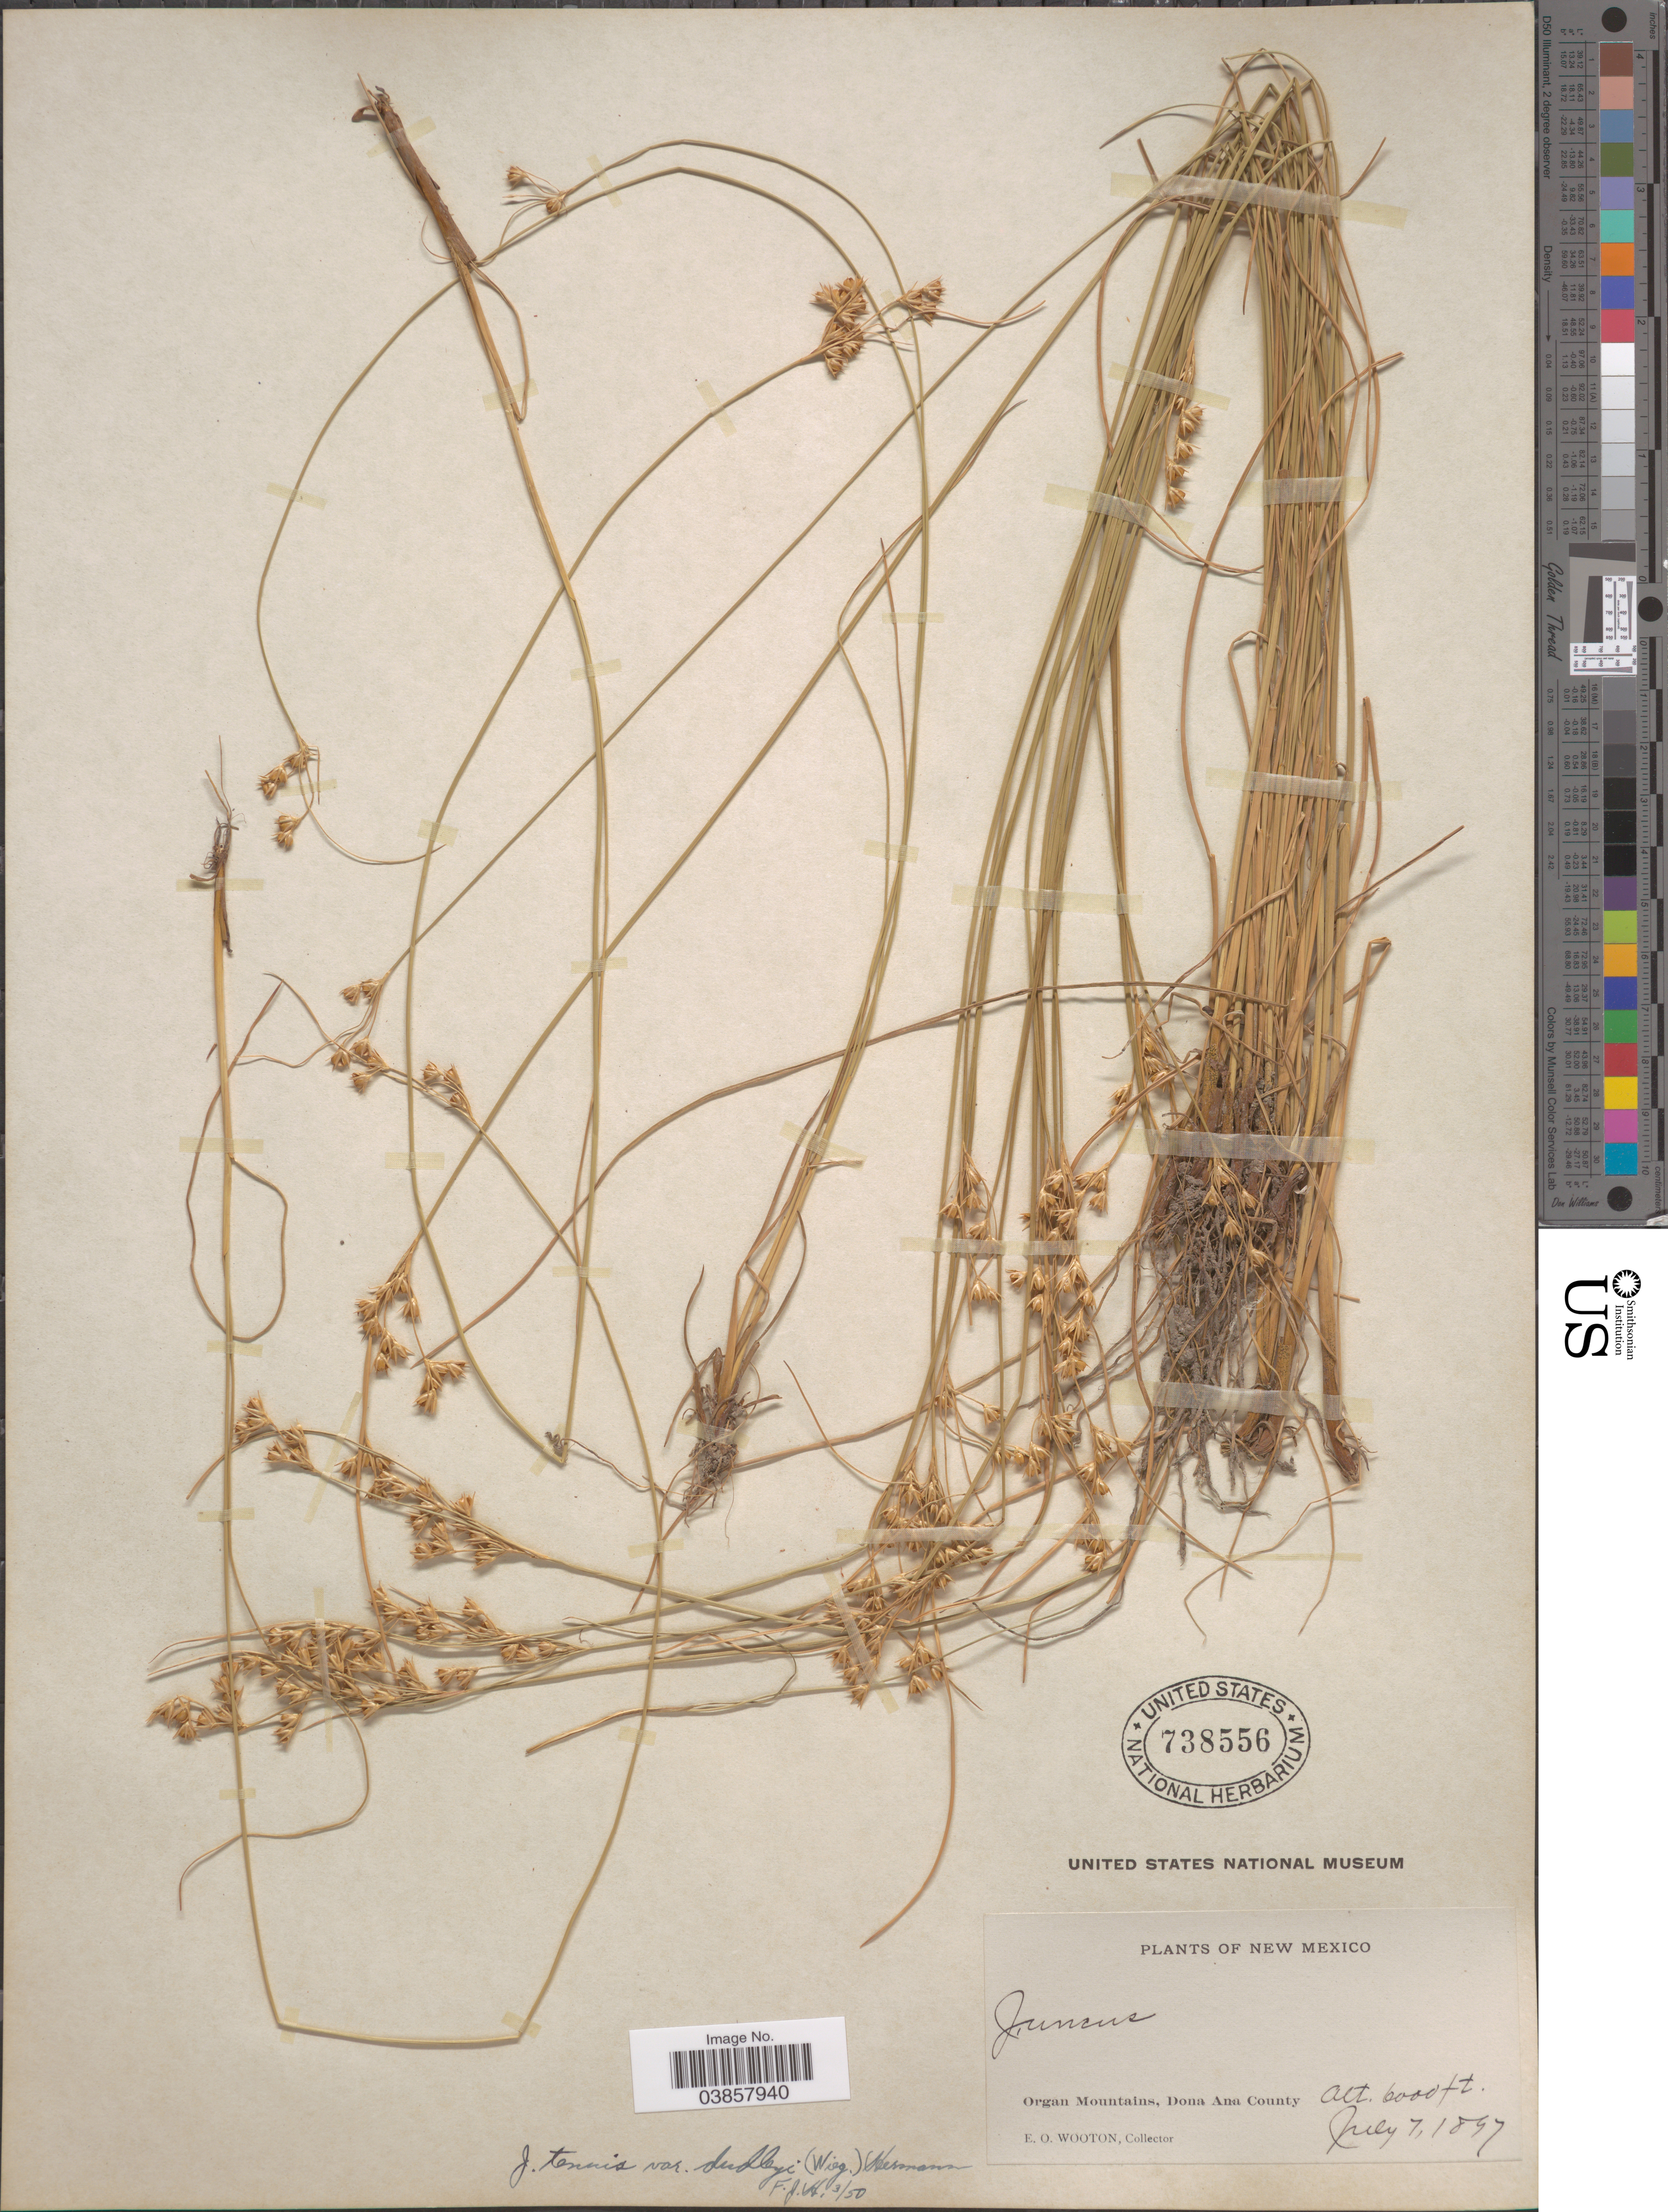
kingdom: Plantae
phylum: Tracheophyta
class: Liliopsida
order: Poales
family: Juncaceae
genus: Juncus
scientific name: Juncus tenuis var. dudleyi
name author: (Wiegand) F.J. Herm.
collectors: E. O. Wooton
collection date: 1897-07-07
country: United States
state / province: New Mexico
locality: Organ Mountains, Dona Ana County.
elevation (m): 1829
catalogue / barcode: US 738556